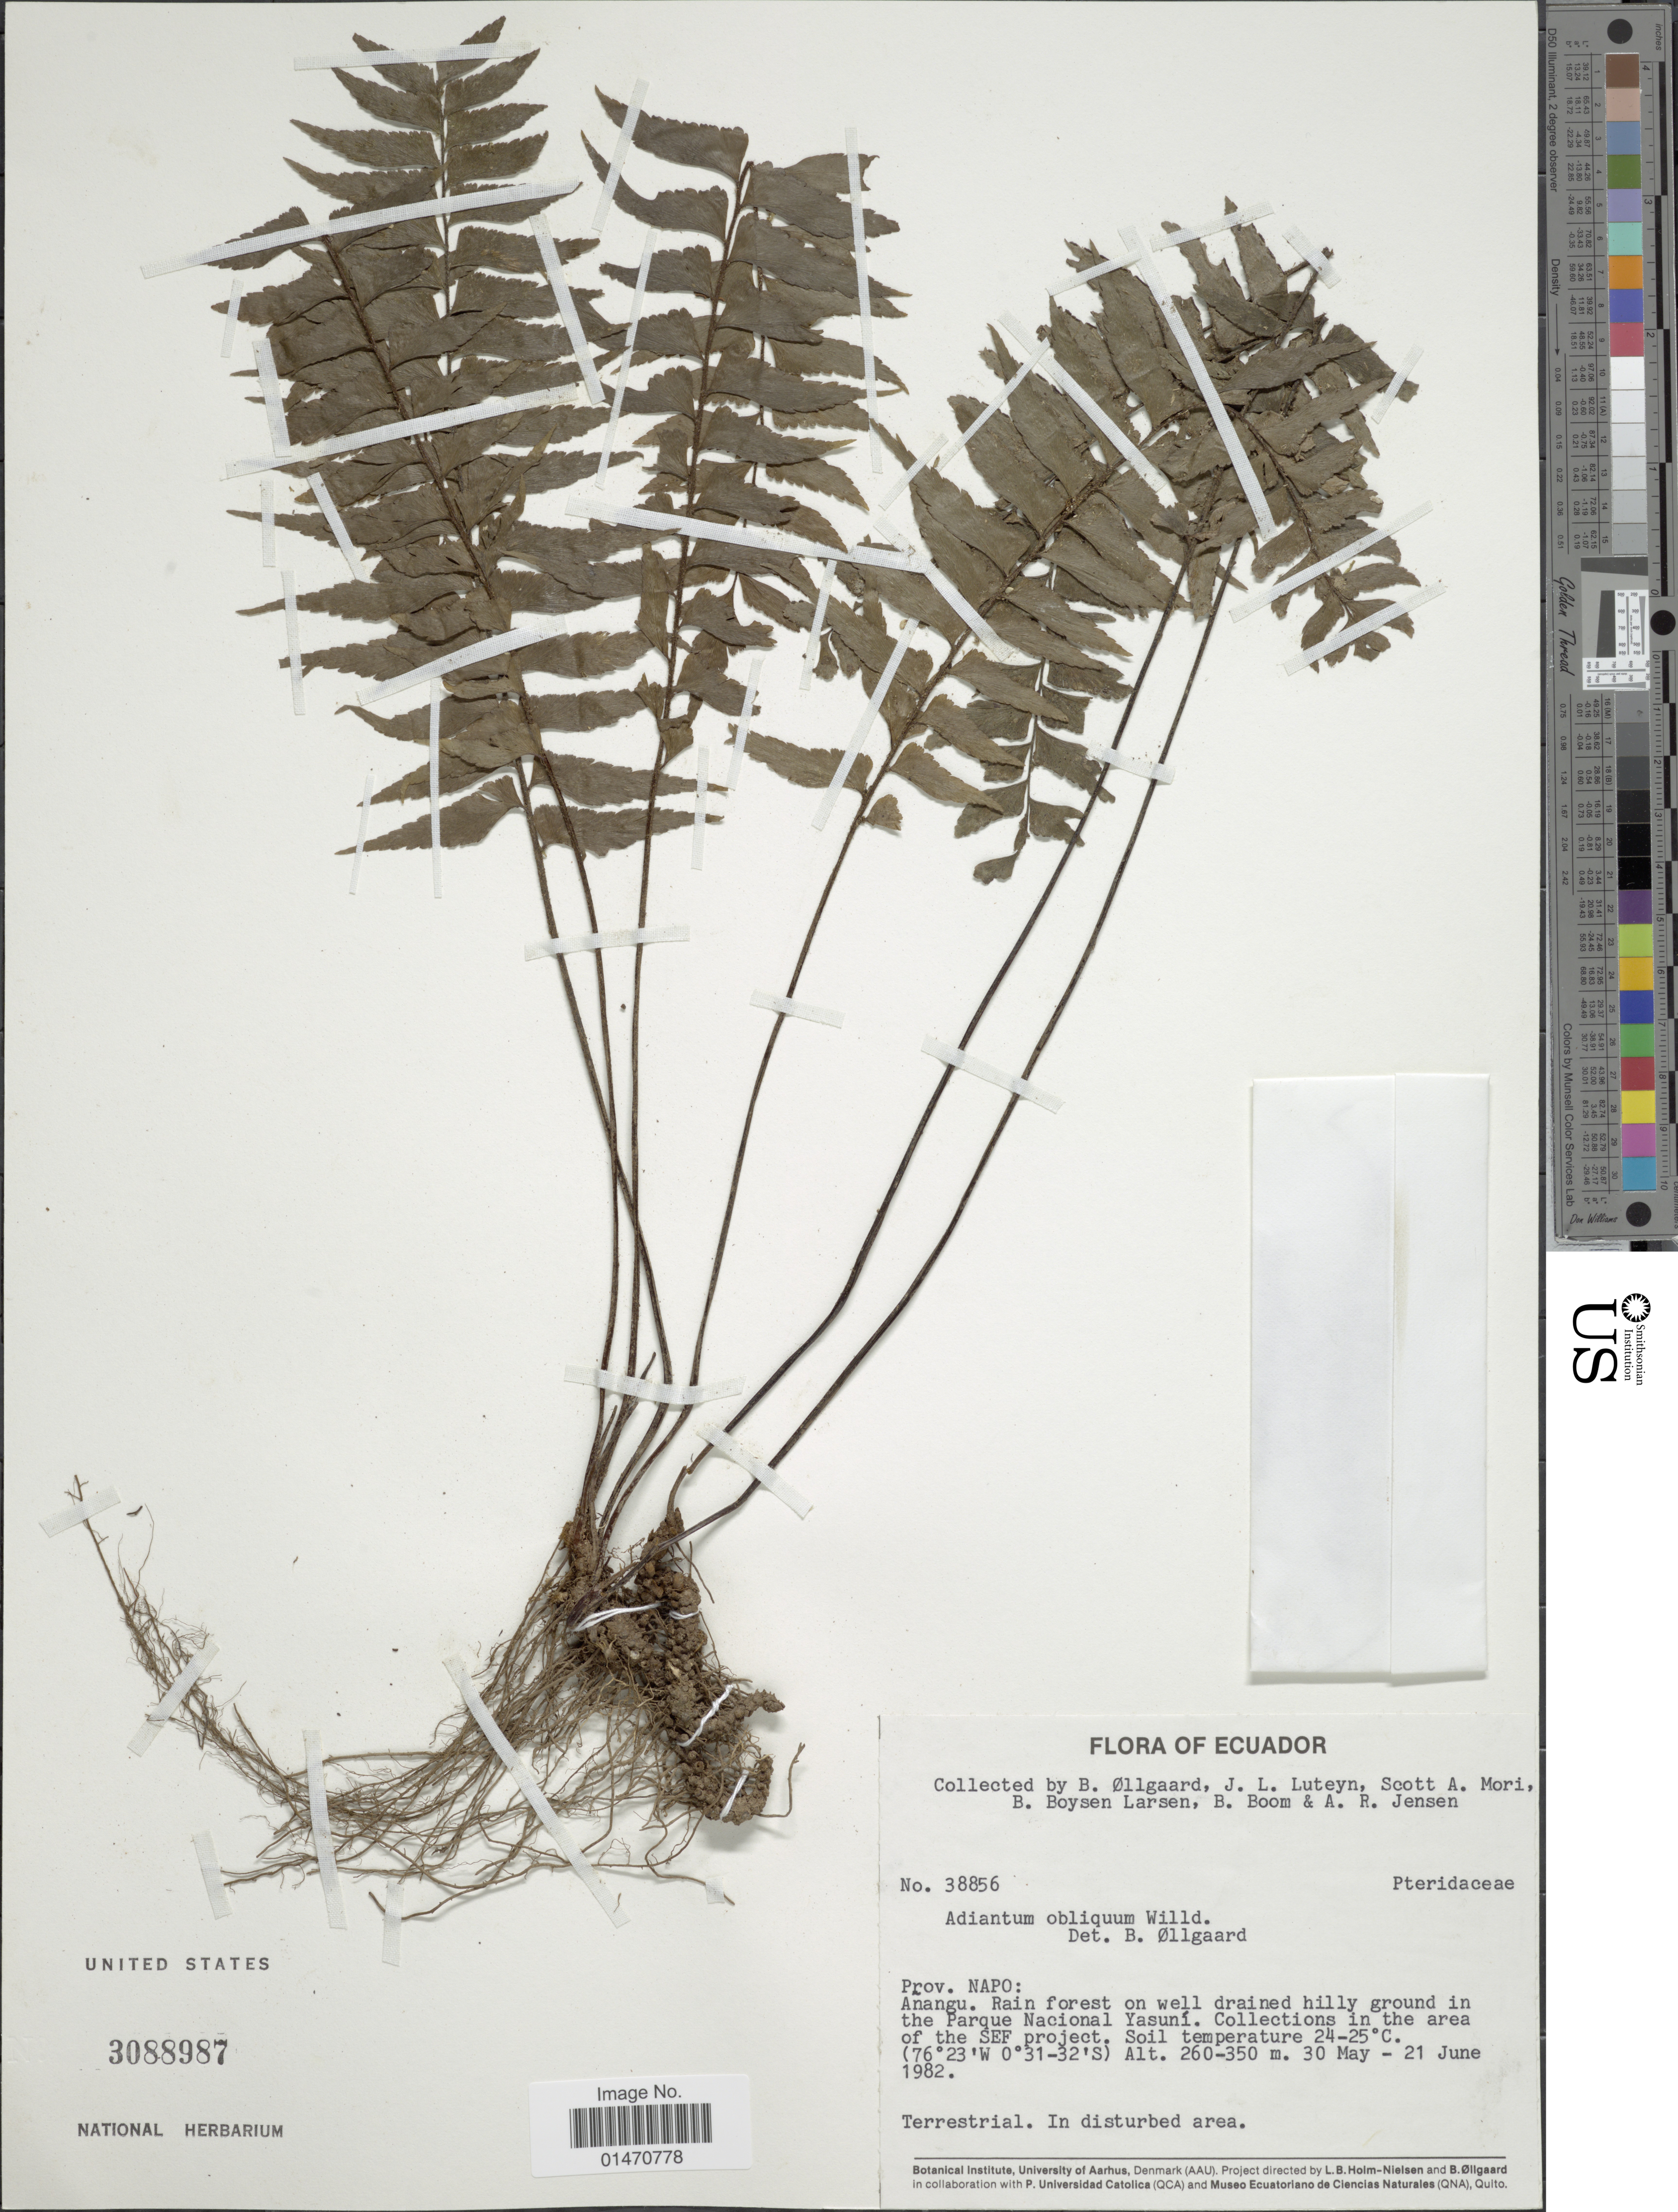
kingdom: Plantae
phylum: Tracheophyta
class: Polypodiopsida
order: Polypodiales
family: Pteridaceae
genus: Adiantum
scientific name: Adiantum obliquum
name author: Willd.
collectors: B. Øllgaard, J. L. Luteyn, S. Mori, B. Boysen Larsen & et al.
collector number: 38856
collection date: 1982-05-30/1982-06-21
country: Ecuador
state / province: Napo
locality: Prov. Napo: Anangu, rain forest on well drained hilly ground in the Parque Nacional Yasuni, collections in the area of the SEF project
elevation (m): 260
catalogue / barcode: US 3088987